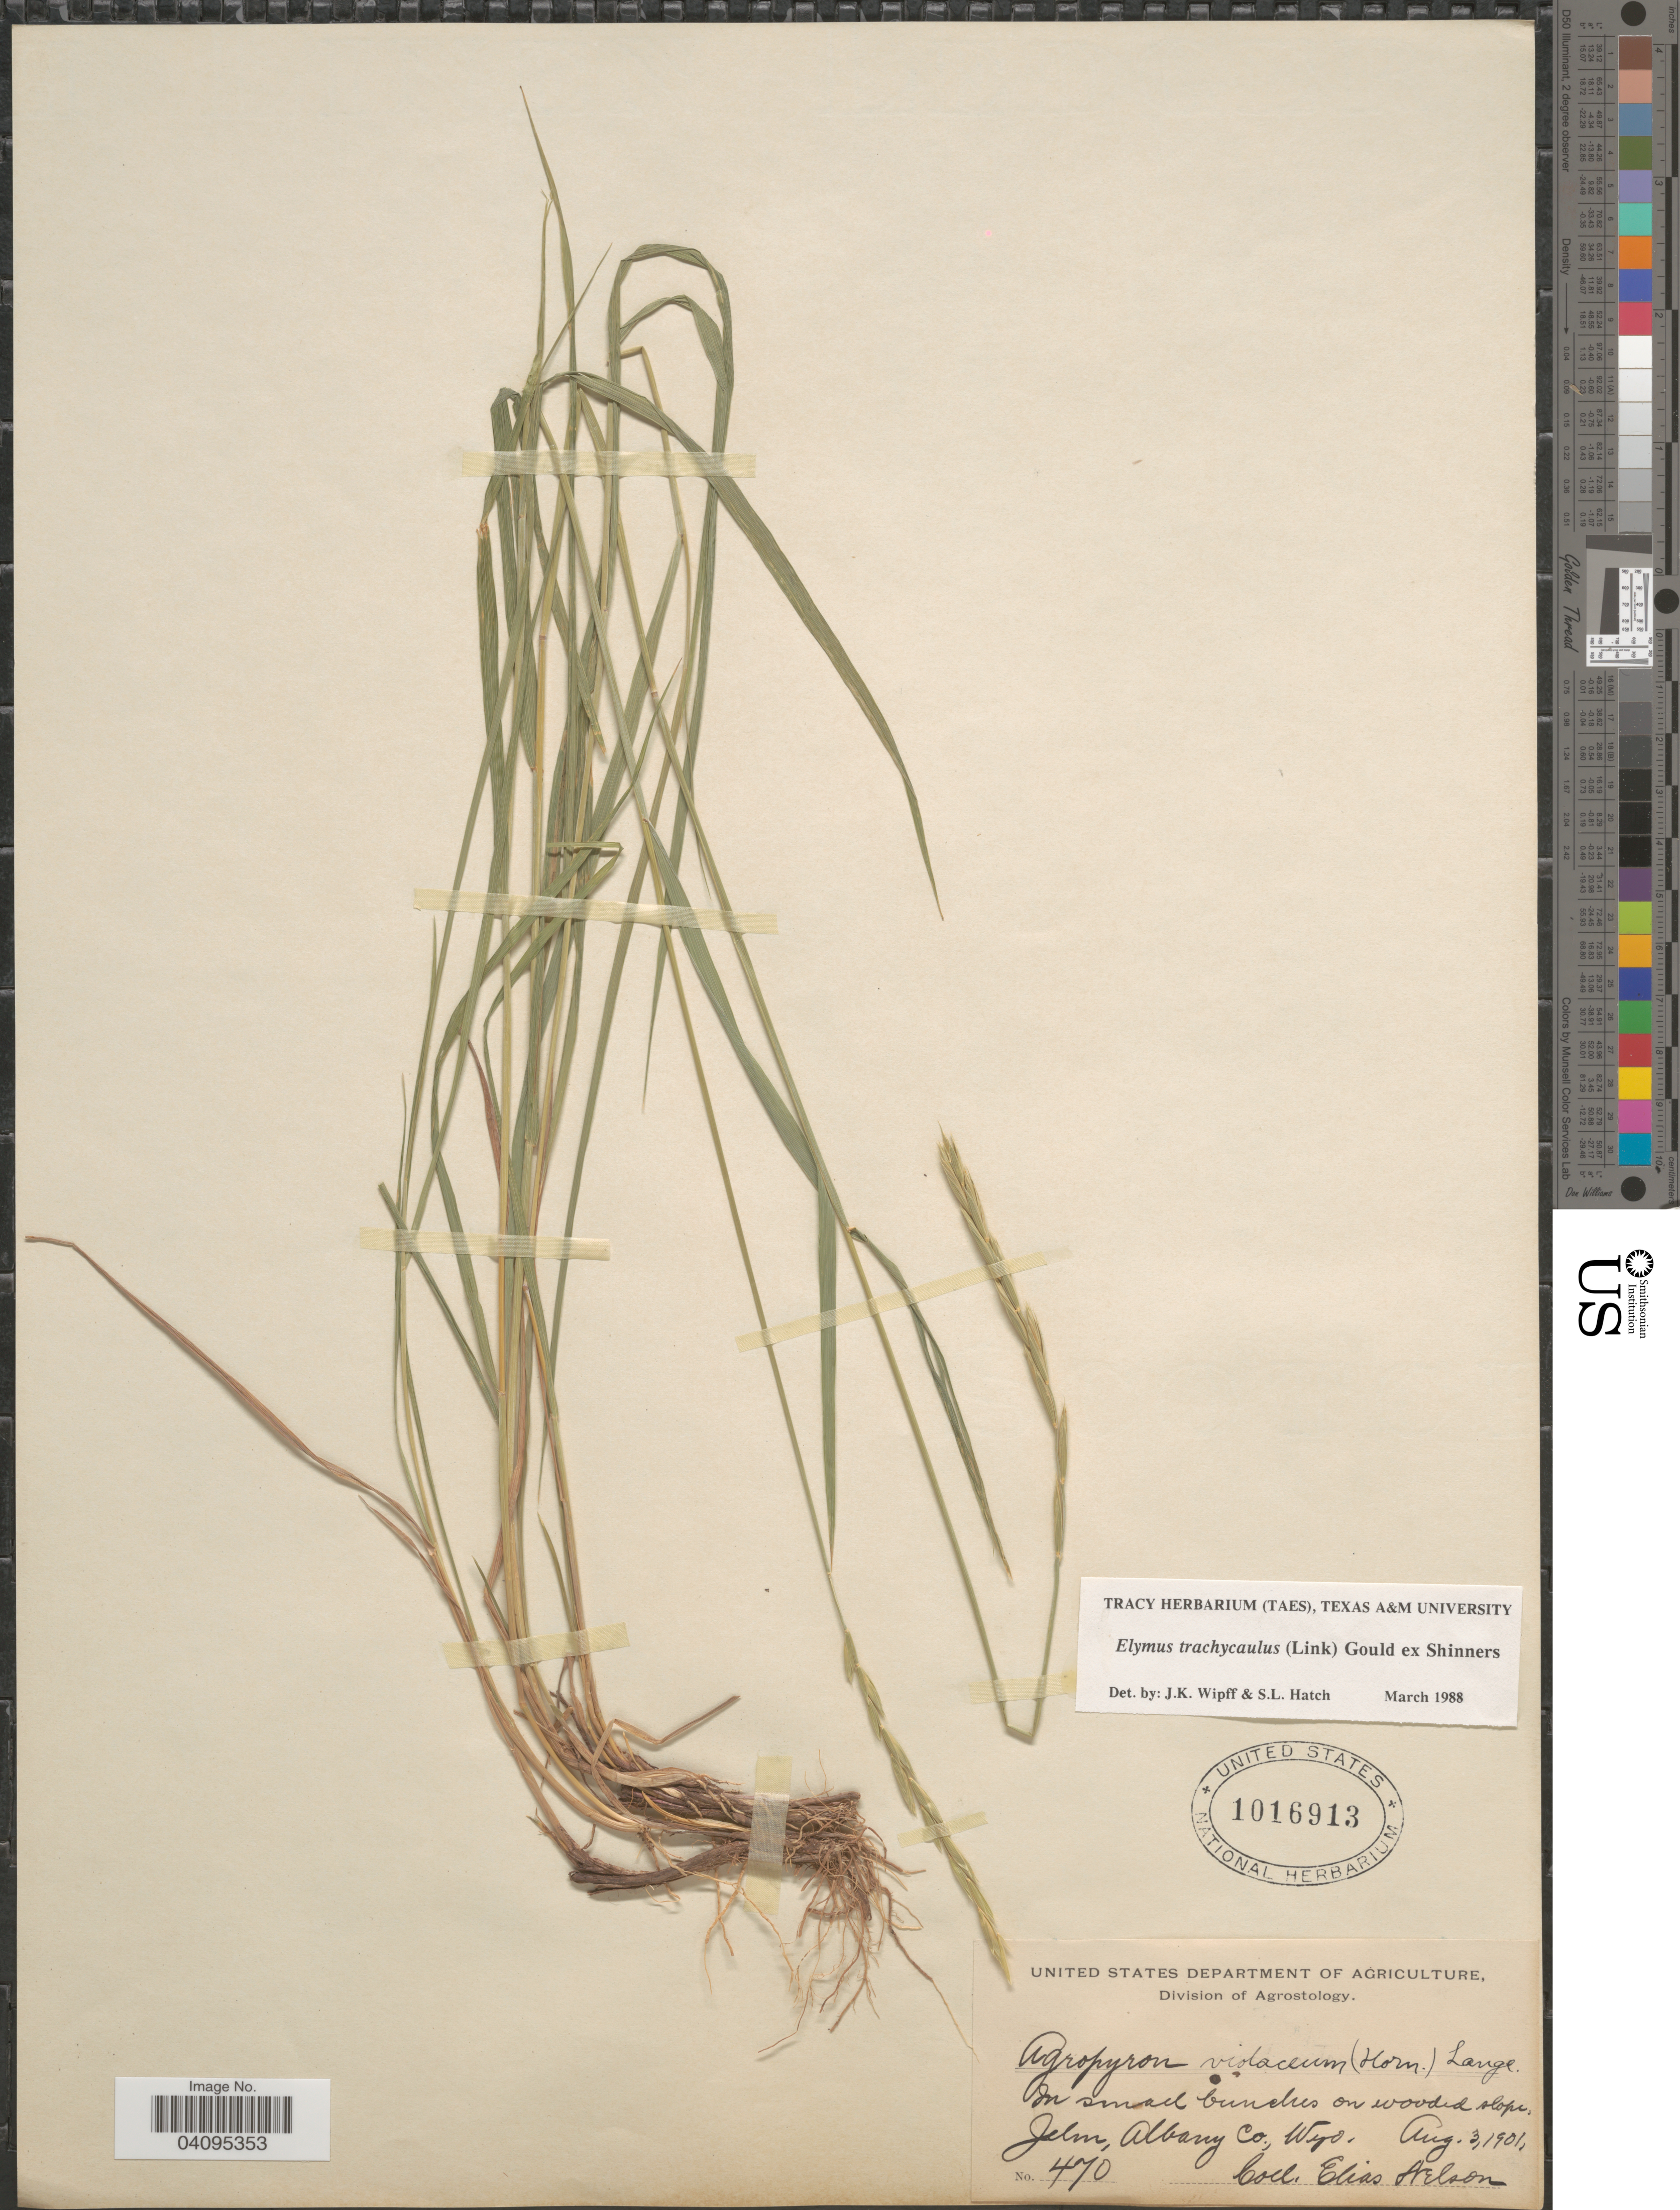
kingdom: Plantae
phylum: Tracheophyta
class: Liliopsida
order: Poales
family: Poaceae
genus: Elymus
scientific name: Elymus trachycaulus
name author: (Link) Gould ex Shinners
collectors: E. Nelson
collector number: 470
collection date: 1901-08-03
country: United States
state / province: Wyoming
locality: In small bunches on wooded slope. Jelm, Albany Co.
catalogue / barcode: US 1016913